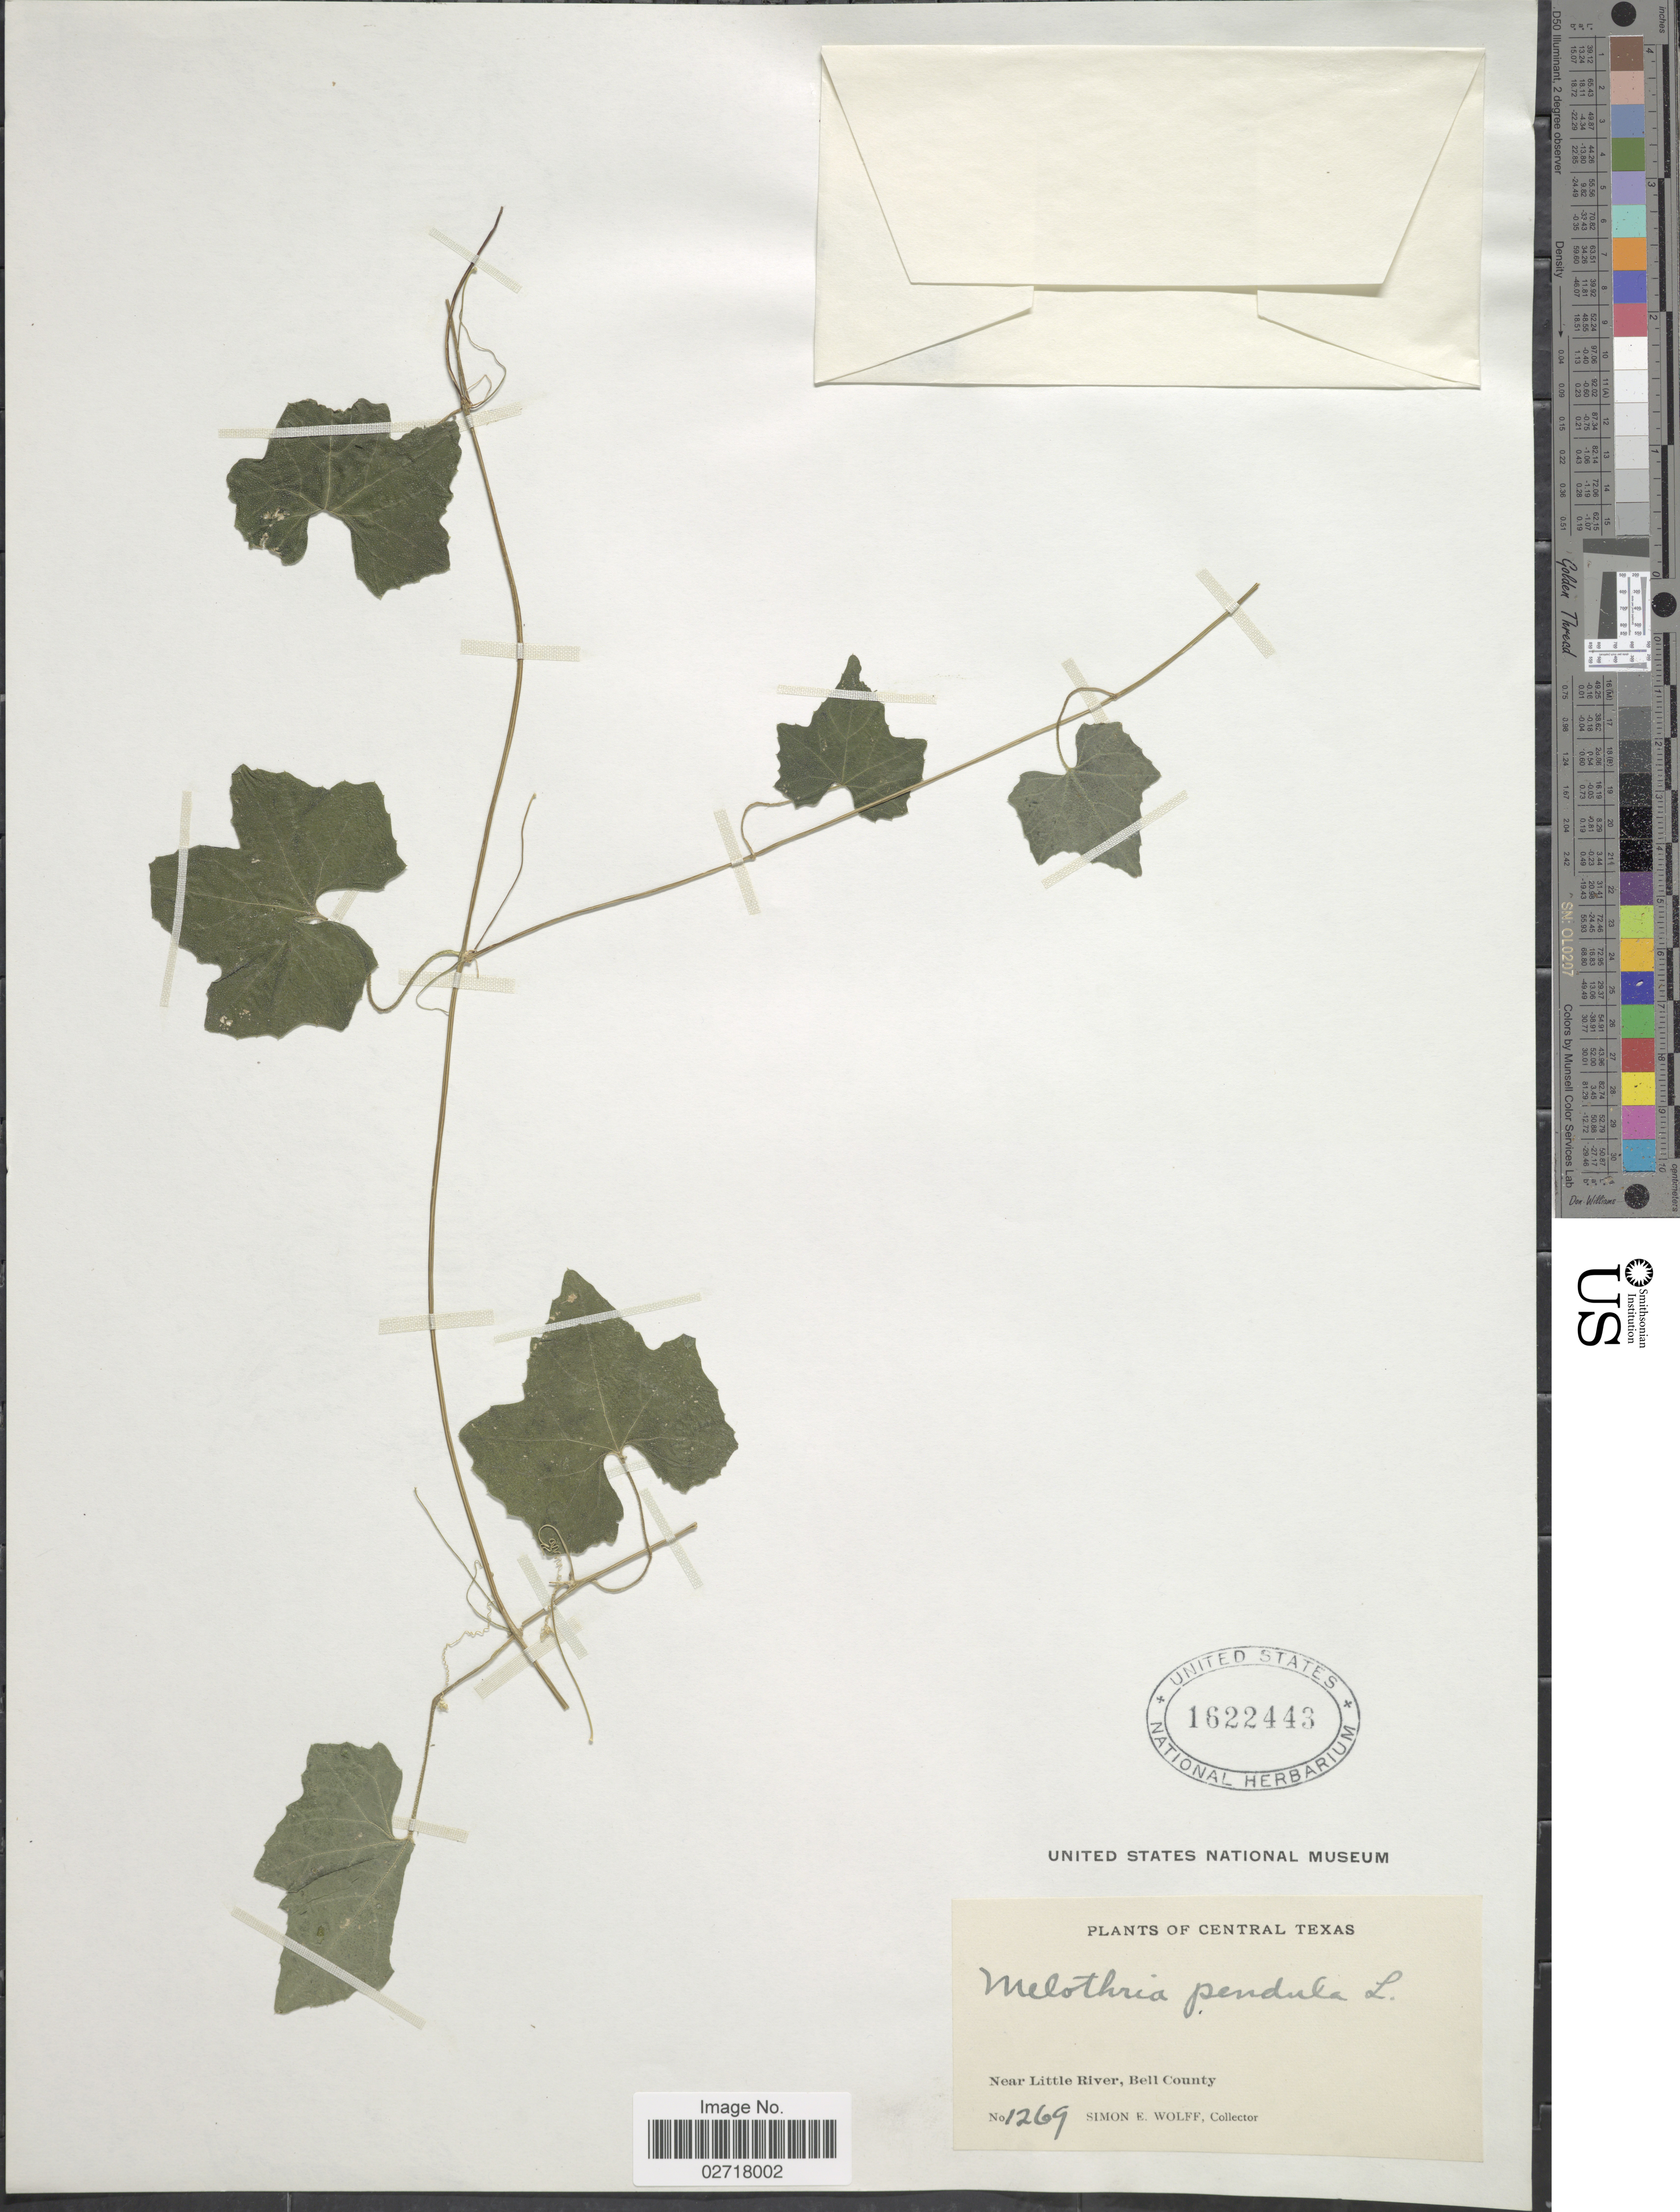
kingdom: Plantae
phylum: Tracheophyta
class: Magnoliopsida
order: Cucurbitales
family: Cucurbitaceae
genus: Melothria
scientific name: Melothria pendula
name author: L.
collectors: S. E. Wolff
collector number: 1269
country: United States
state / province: Texas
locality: Central Texas. Near Little River, Bell County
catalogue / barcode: US 1622443